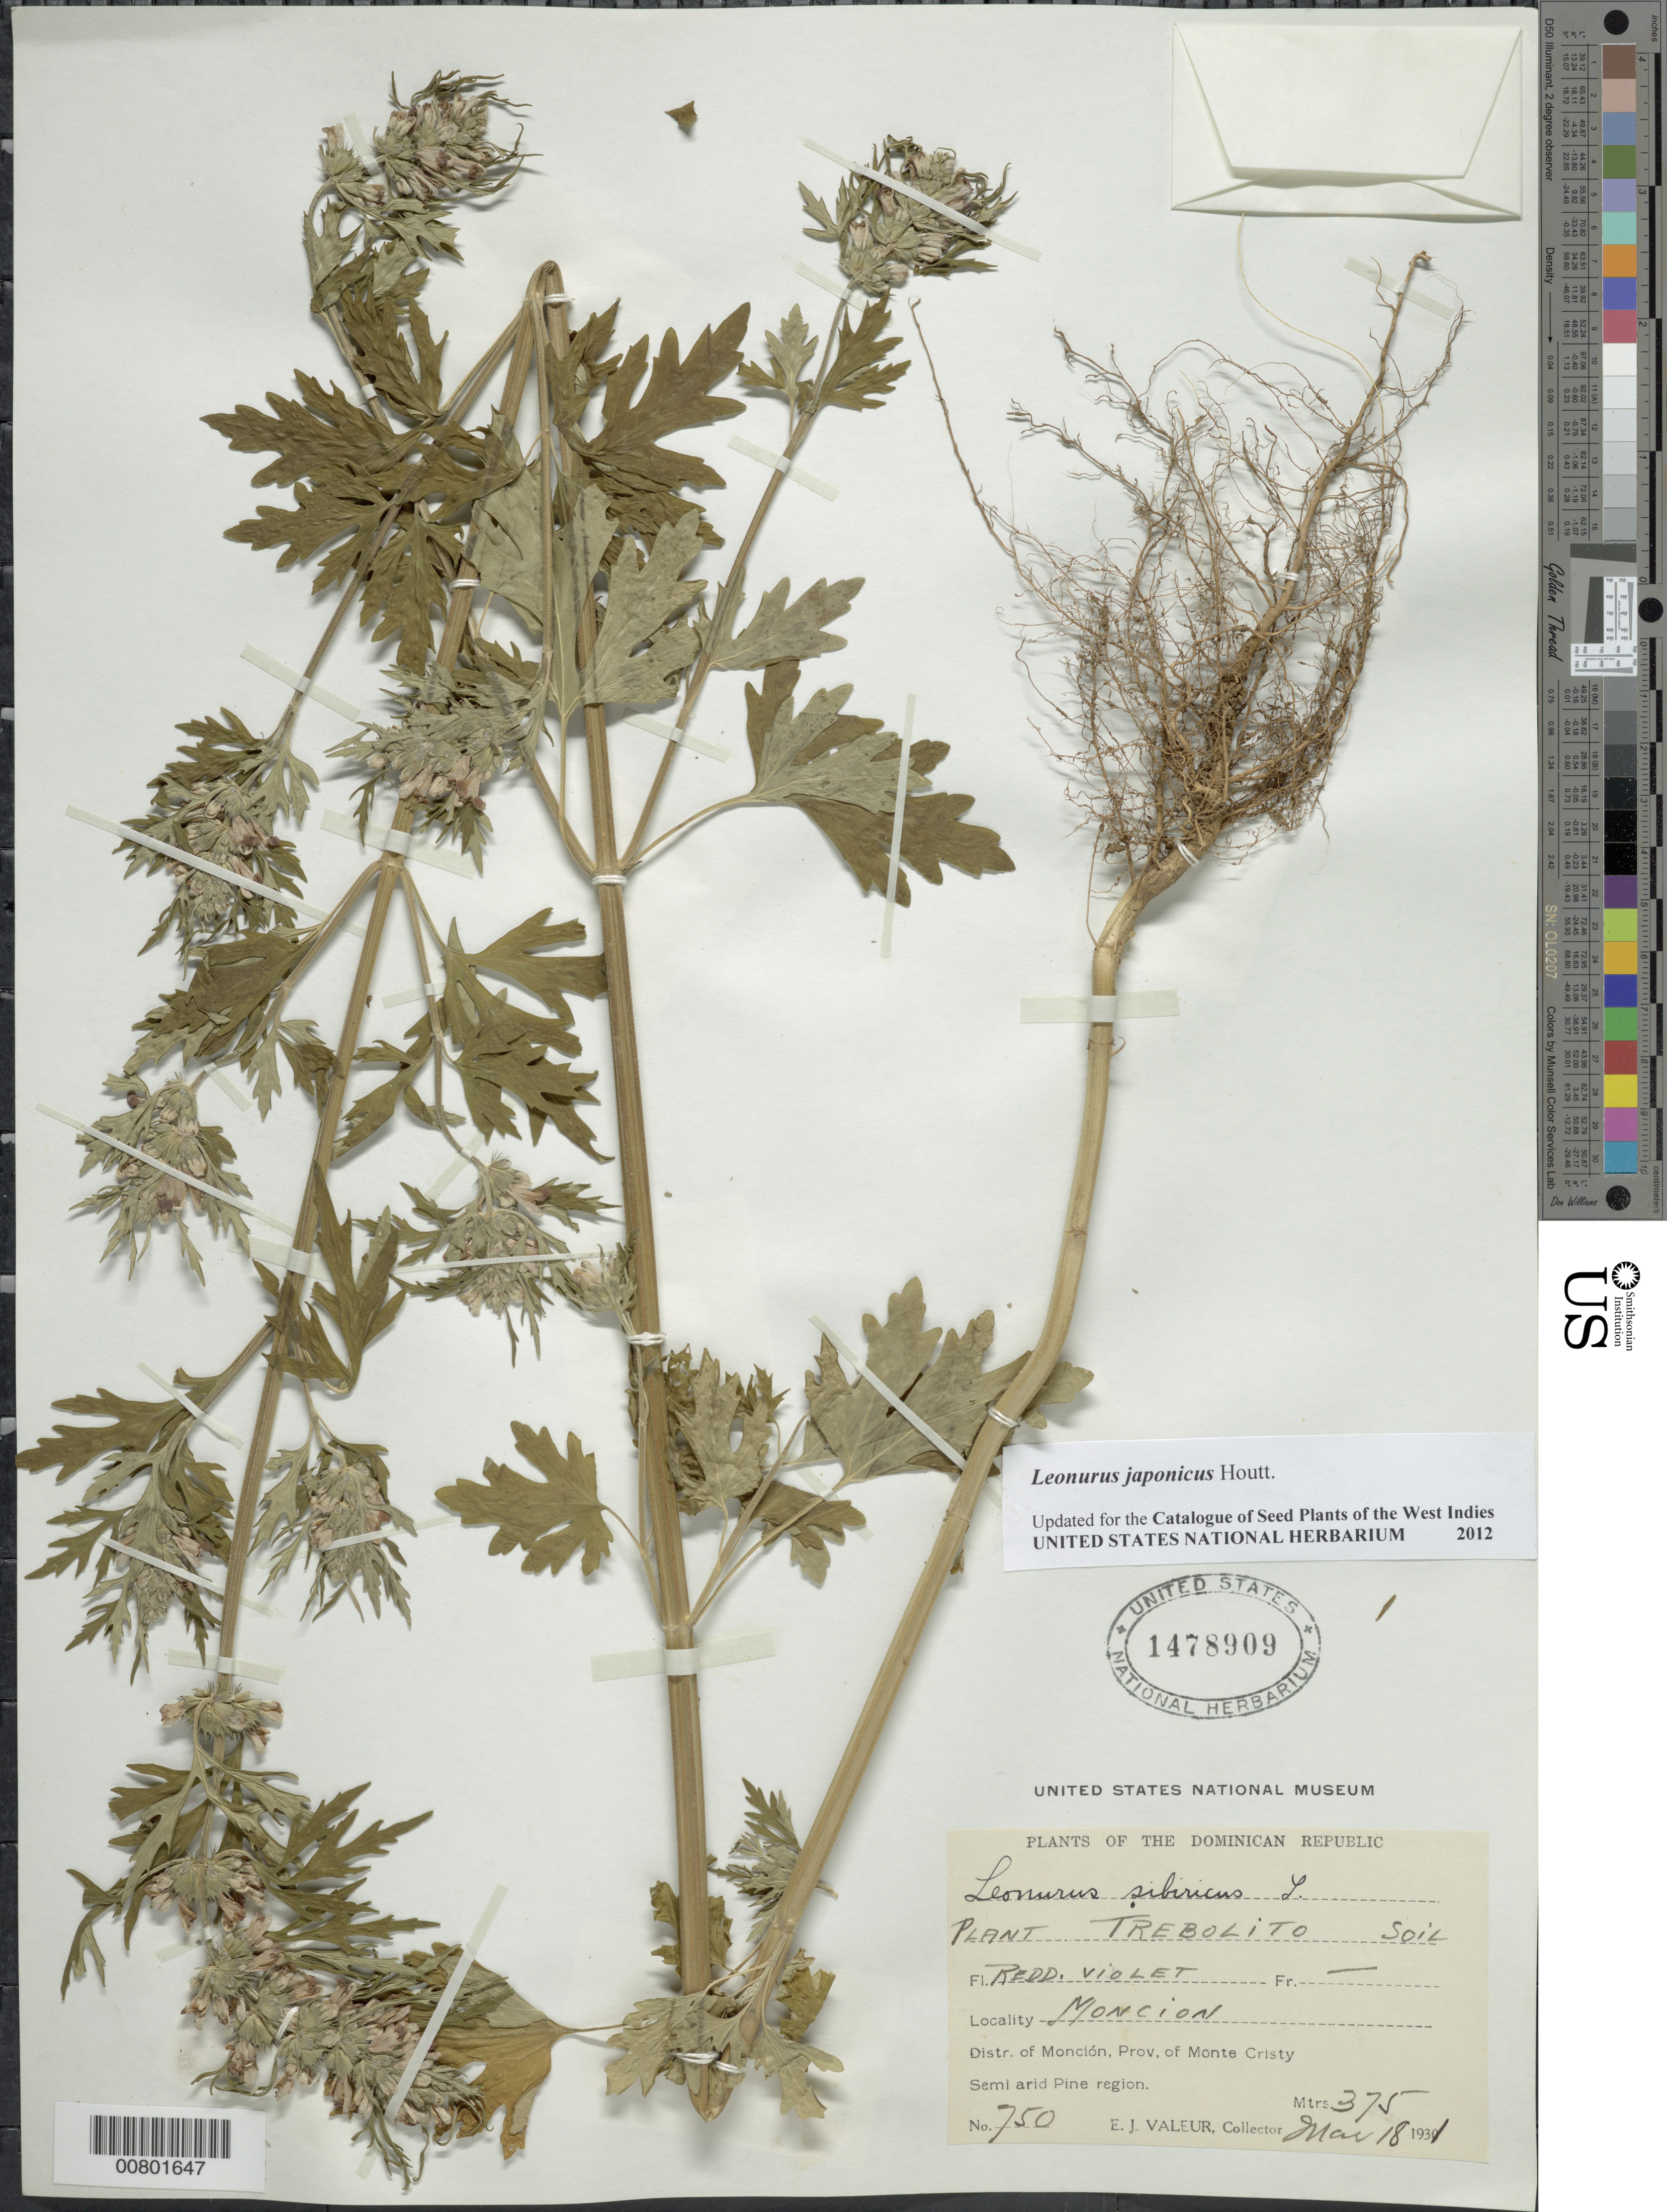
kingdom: Plantae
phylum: Tracheophyta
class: Magnoliopsida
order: Lamiales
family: Lamiaceae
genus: Leonurus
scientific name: Leonurus japonicus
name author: Houtt.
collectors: E. Valeur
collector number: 750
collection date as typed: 18 Mar 1931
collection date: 1931-03-18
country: Dominican Republic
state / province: Monte Cristi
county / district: Monción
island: Hispaniola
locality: Moncion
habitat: Semi arid pine region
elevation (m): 375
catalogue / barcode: US 1478909